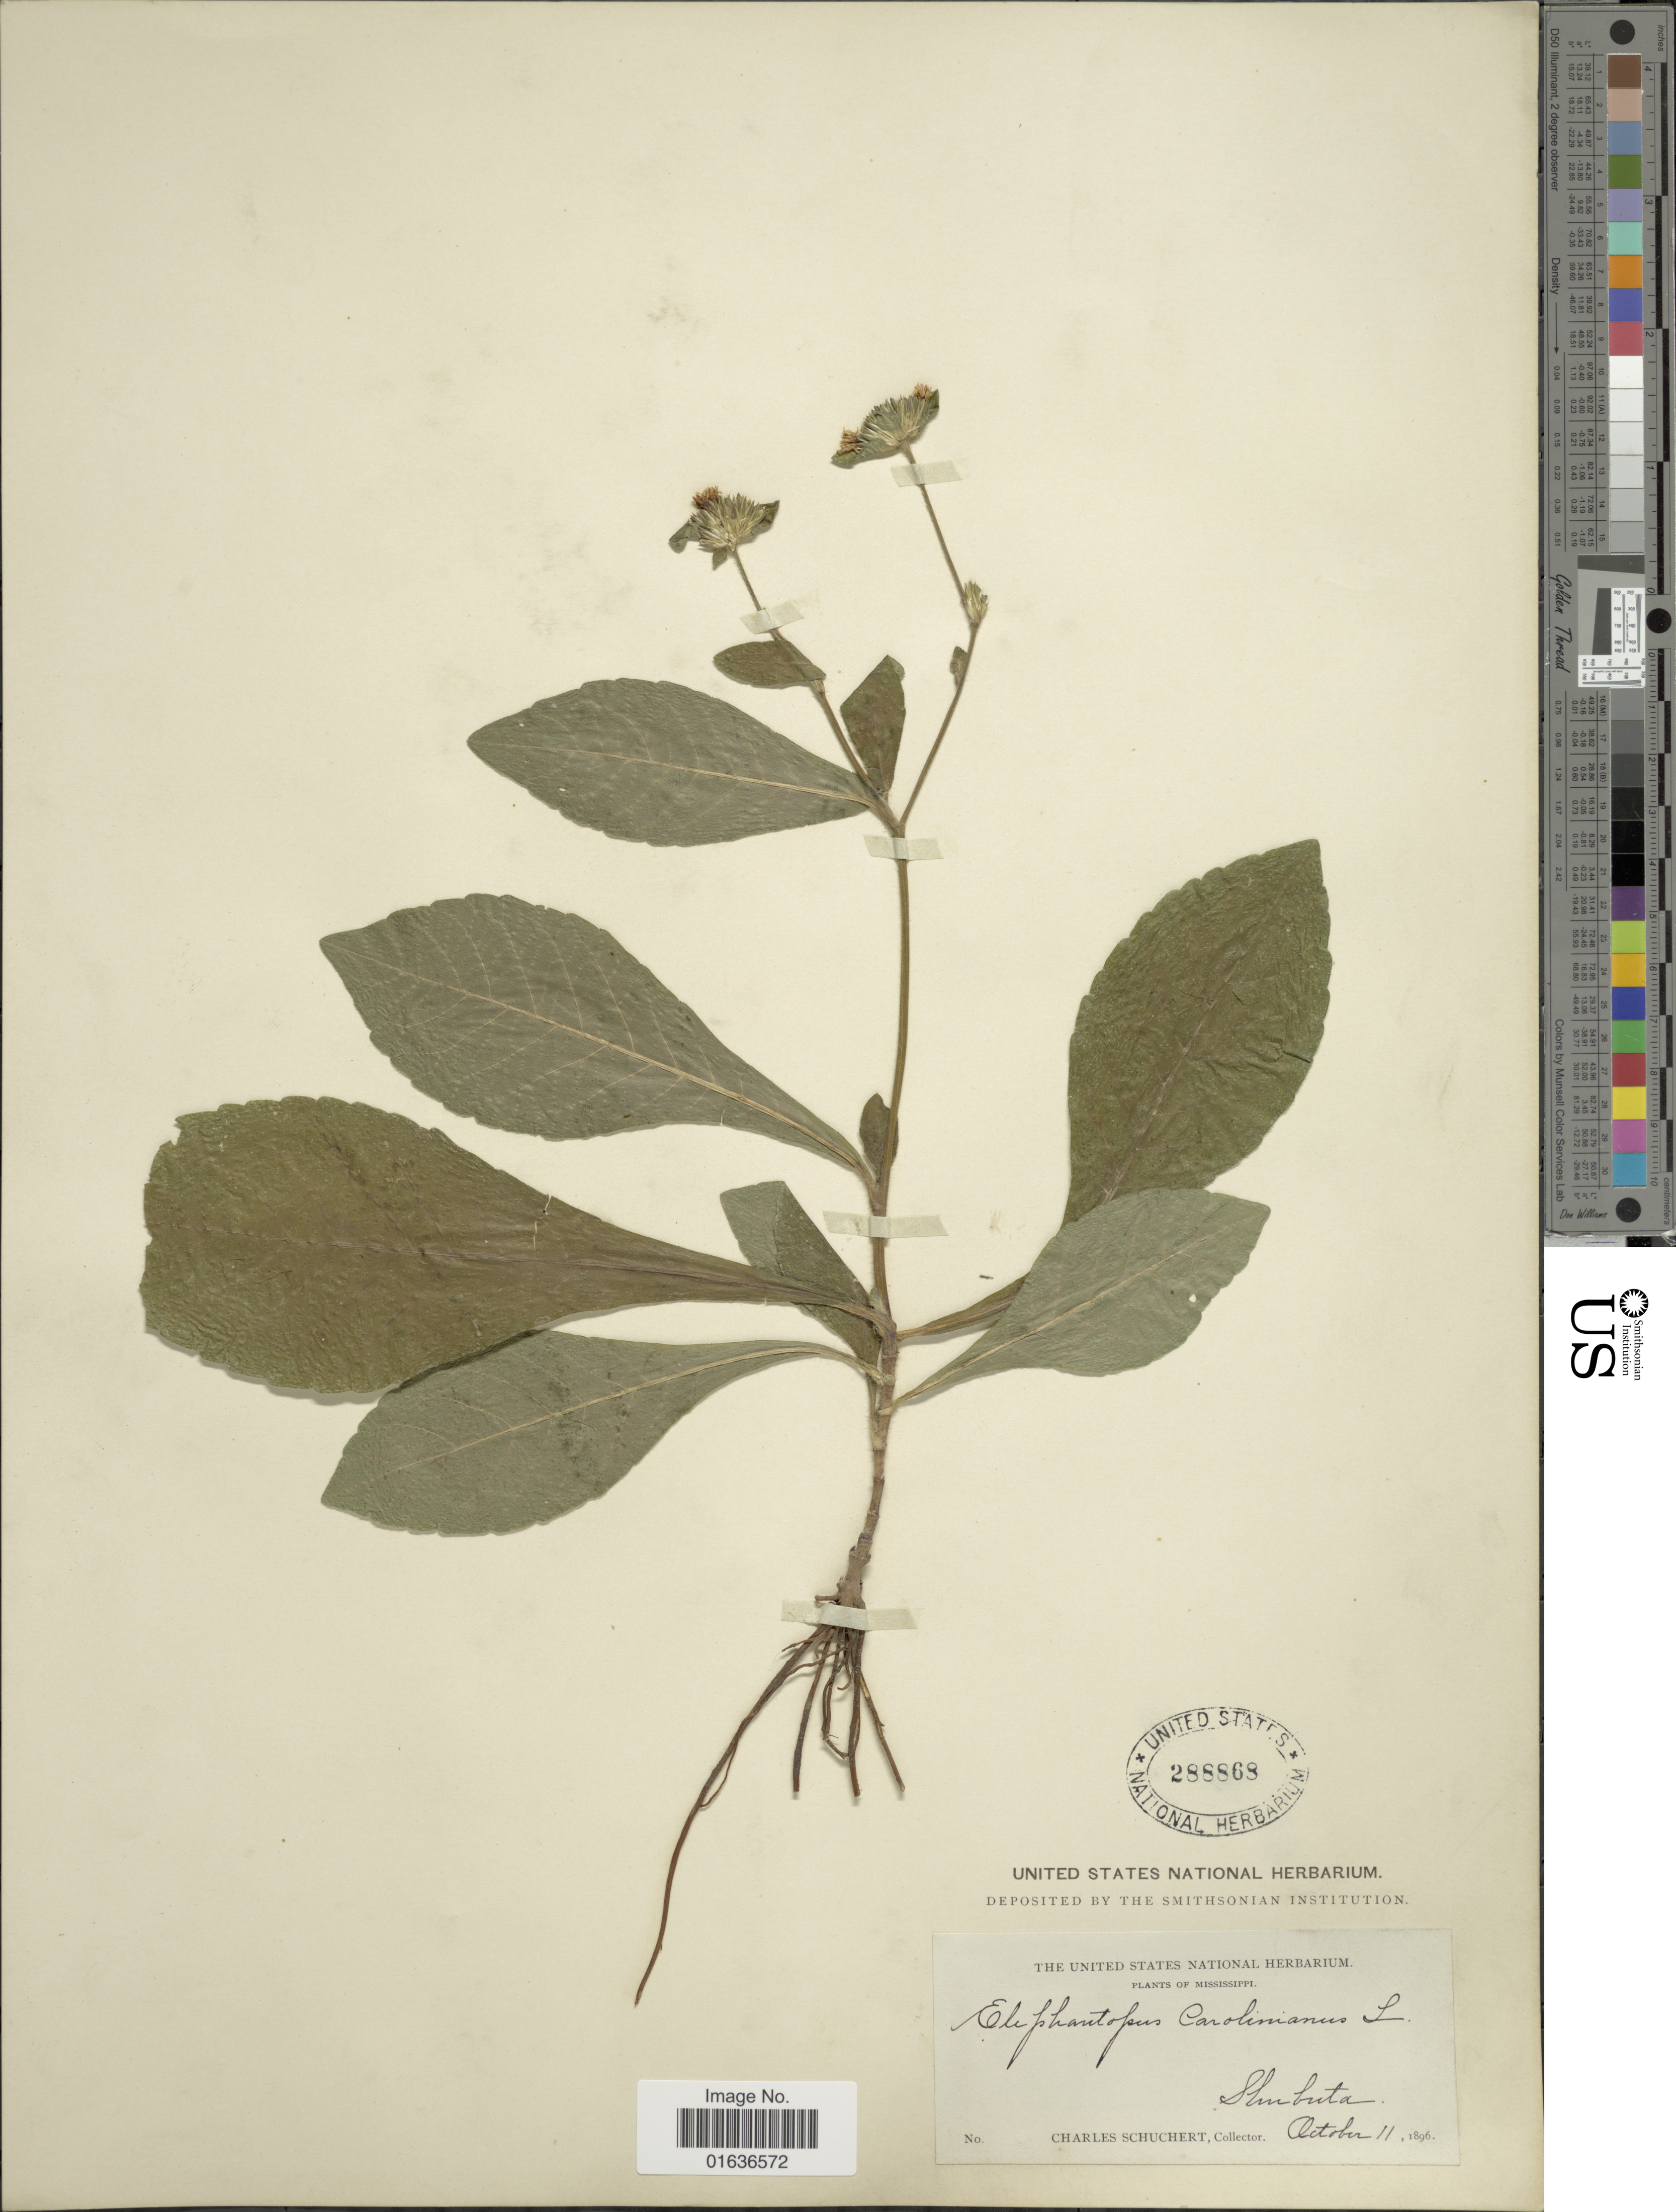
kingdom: Plantae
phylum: Tracheophyta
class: Magnoliopsida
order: Asterales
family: Asteraceae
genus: Elephantopus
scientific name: Elephantopus carolinianus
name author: Raeusch.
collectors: C. Schuchert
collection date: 1896-10-11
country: United States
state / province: Mississippi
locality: Shubuta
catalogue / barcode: US 288868